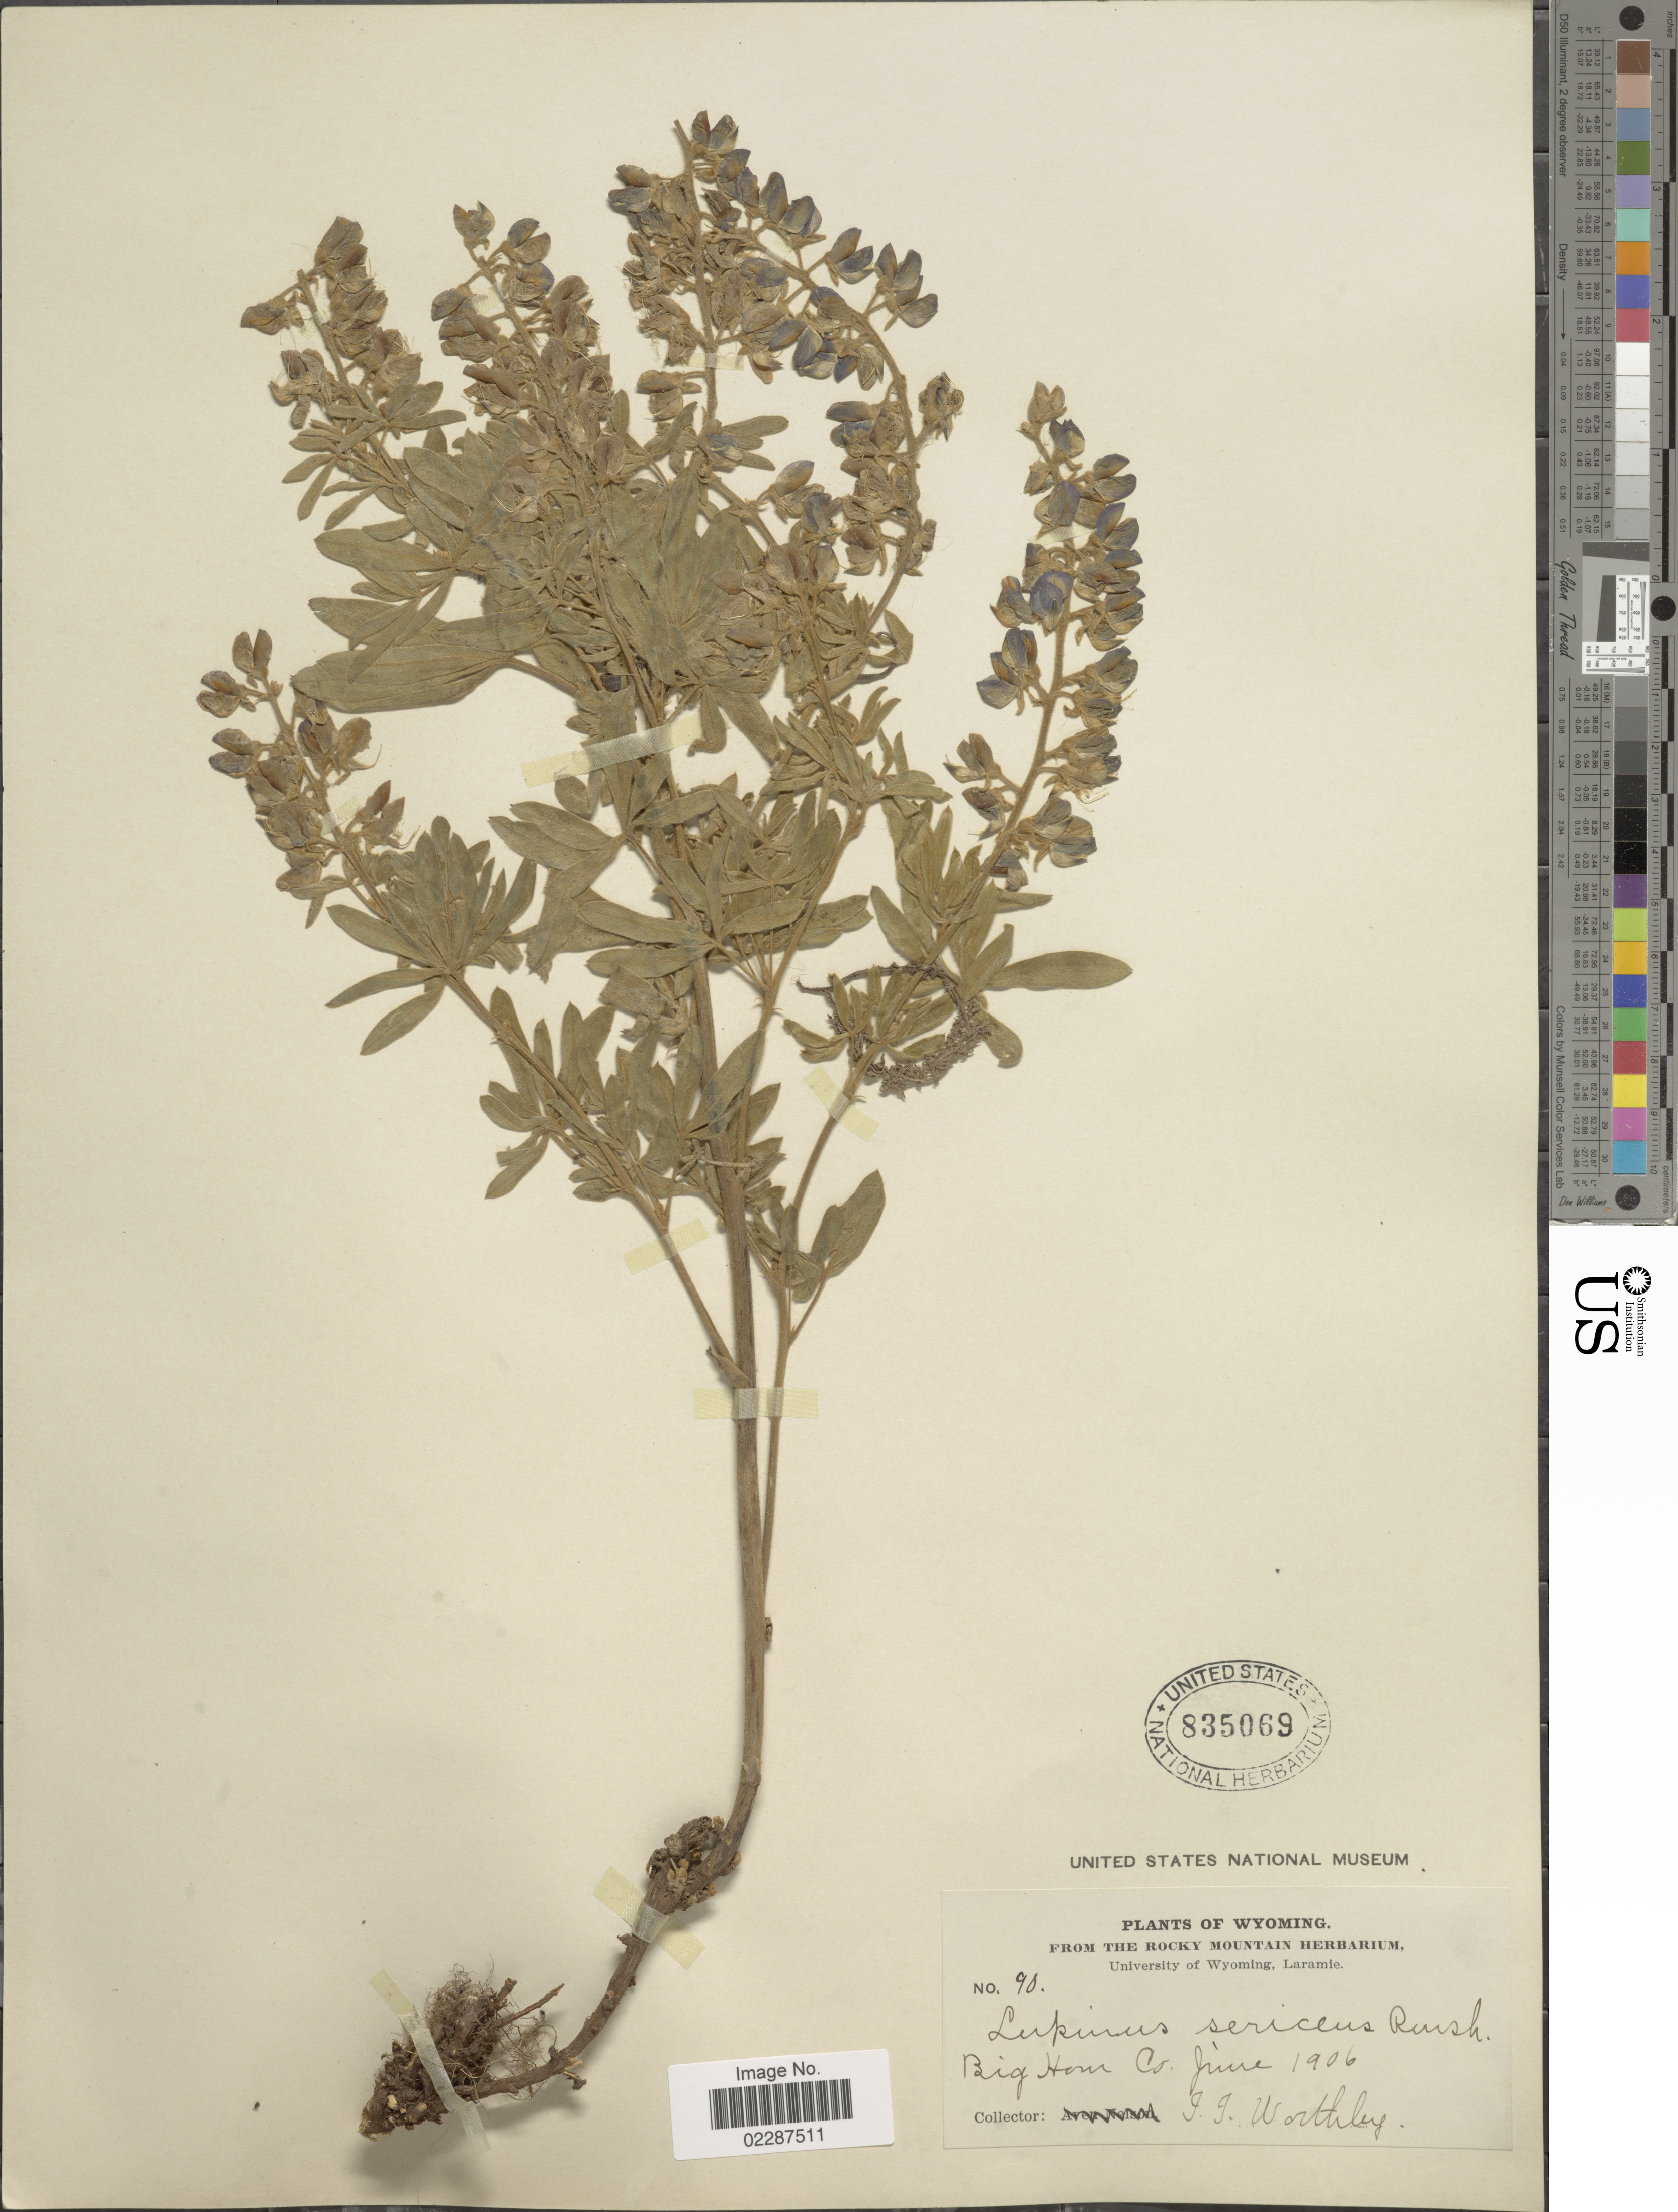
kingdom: Plantae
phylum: Tracheophyta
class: Magnoliopsida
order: Fabales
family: Fabaceae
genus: Lupinus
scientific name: Lupinus sericeus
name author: Pursh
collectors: J. Worthley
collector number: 90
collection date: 1906-06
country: United States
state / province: Wyoming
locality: Big Horn Co.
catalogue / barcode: US 835069